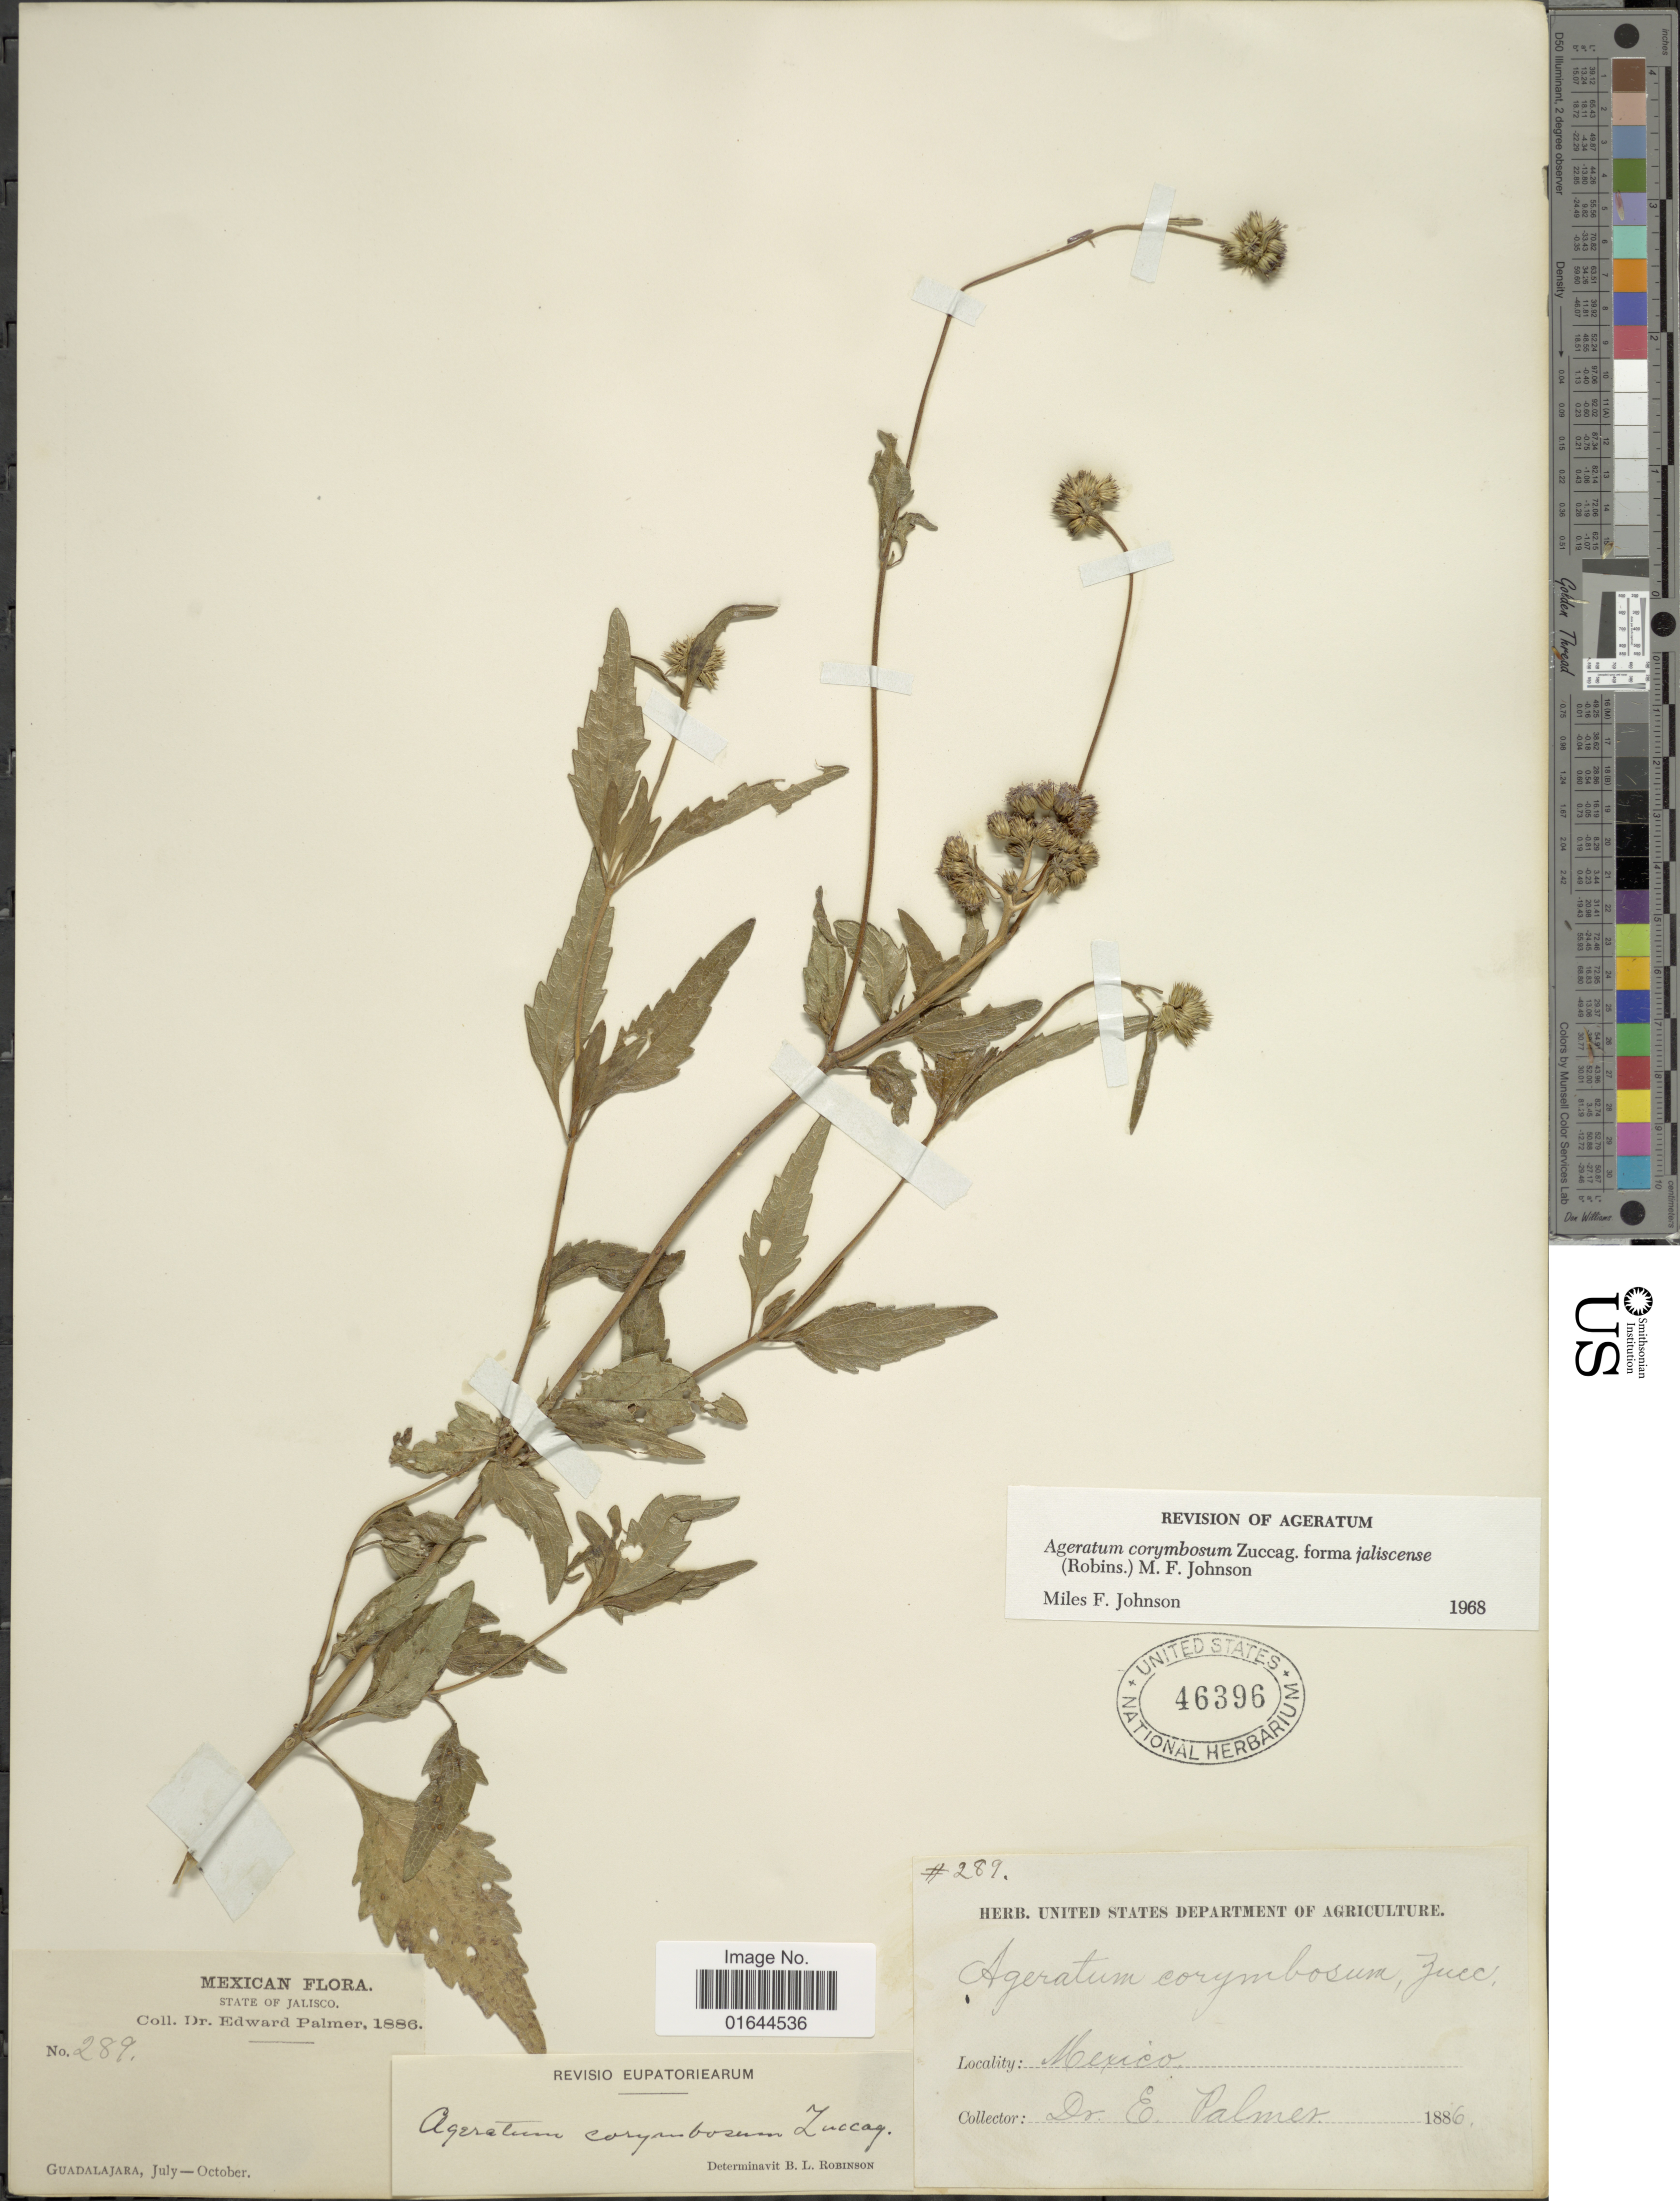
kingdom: Plantae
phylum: Tracheophyta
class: Magnoliopsida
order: Asterales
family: Asteraceae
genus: Ageratum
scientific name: Ageratum corymbosum f. jaliscense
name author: (B.L. Rob.) M.F. Johnson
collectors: E. Palmer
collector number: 289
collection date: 1886-07/1886-10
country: Mexico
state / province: Jalisco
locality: Mexico. Guadalajara. State of Jalisco.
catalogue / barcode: US 46396